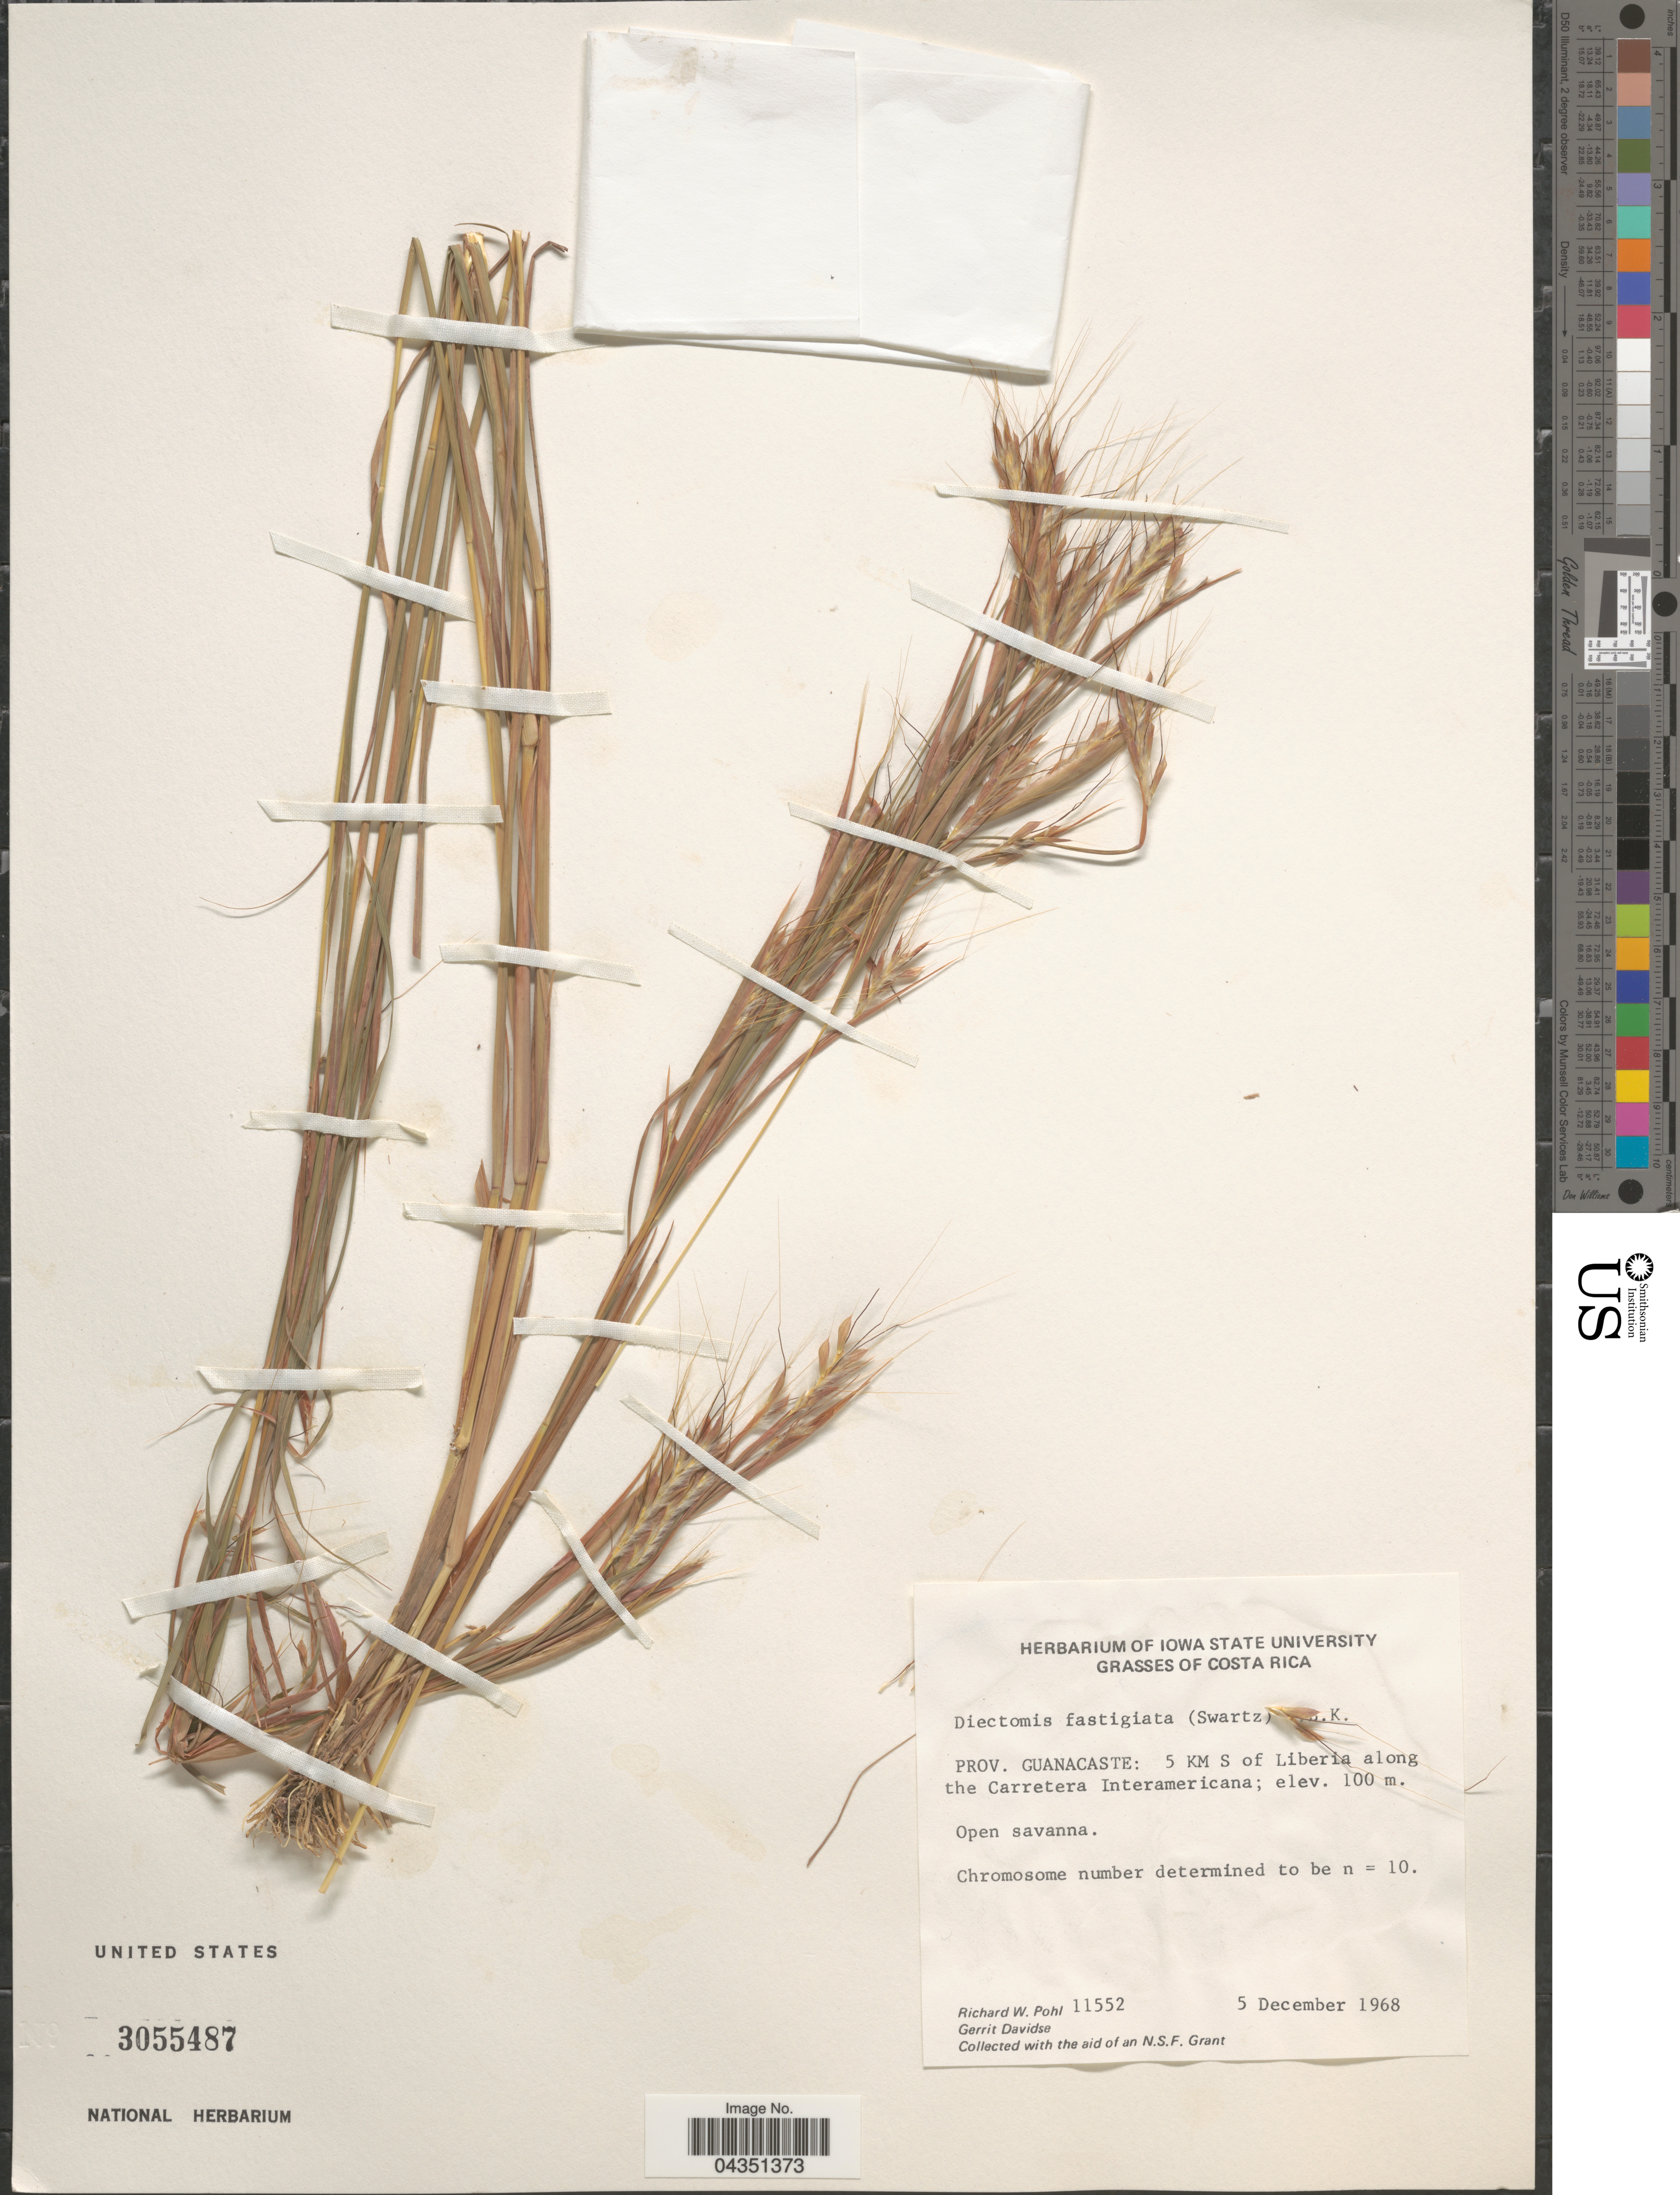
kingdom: Plantae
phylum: Tracheophyta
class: Liliopsida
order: Poales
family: Poaceae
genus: Diectomis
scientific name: Diectomis fastigiata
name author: (Sw.) P. Beauv.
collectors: R. W. Pohl & G. Davidse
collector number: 11552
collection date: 1968-12-05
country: Costa Rica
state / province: Guanacaste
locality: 5 Km S of Liberia along the Carretera Interamericana.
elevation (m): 100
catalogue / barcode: US 3055487